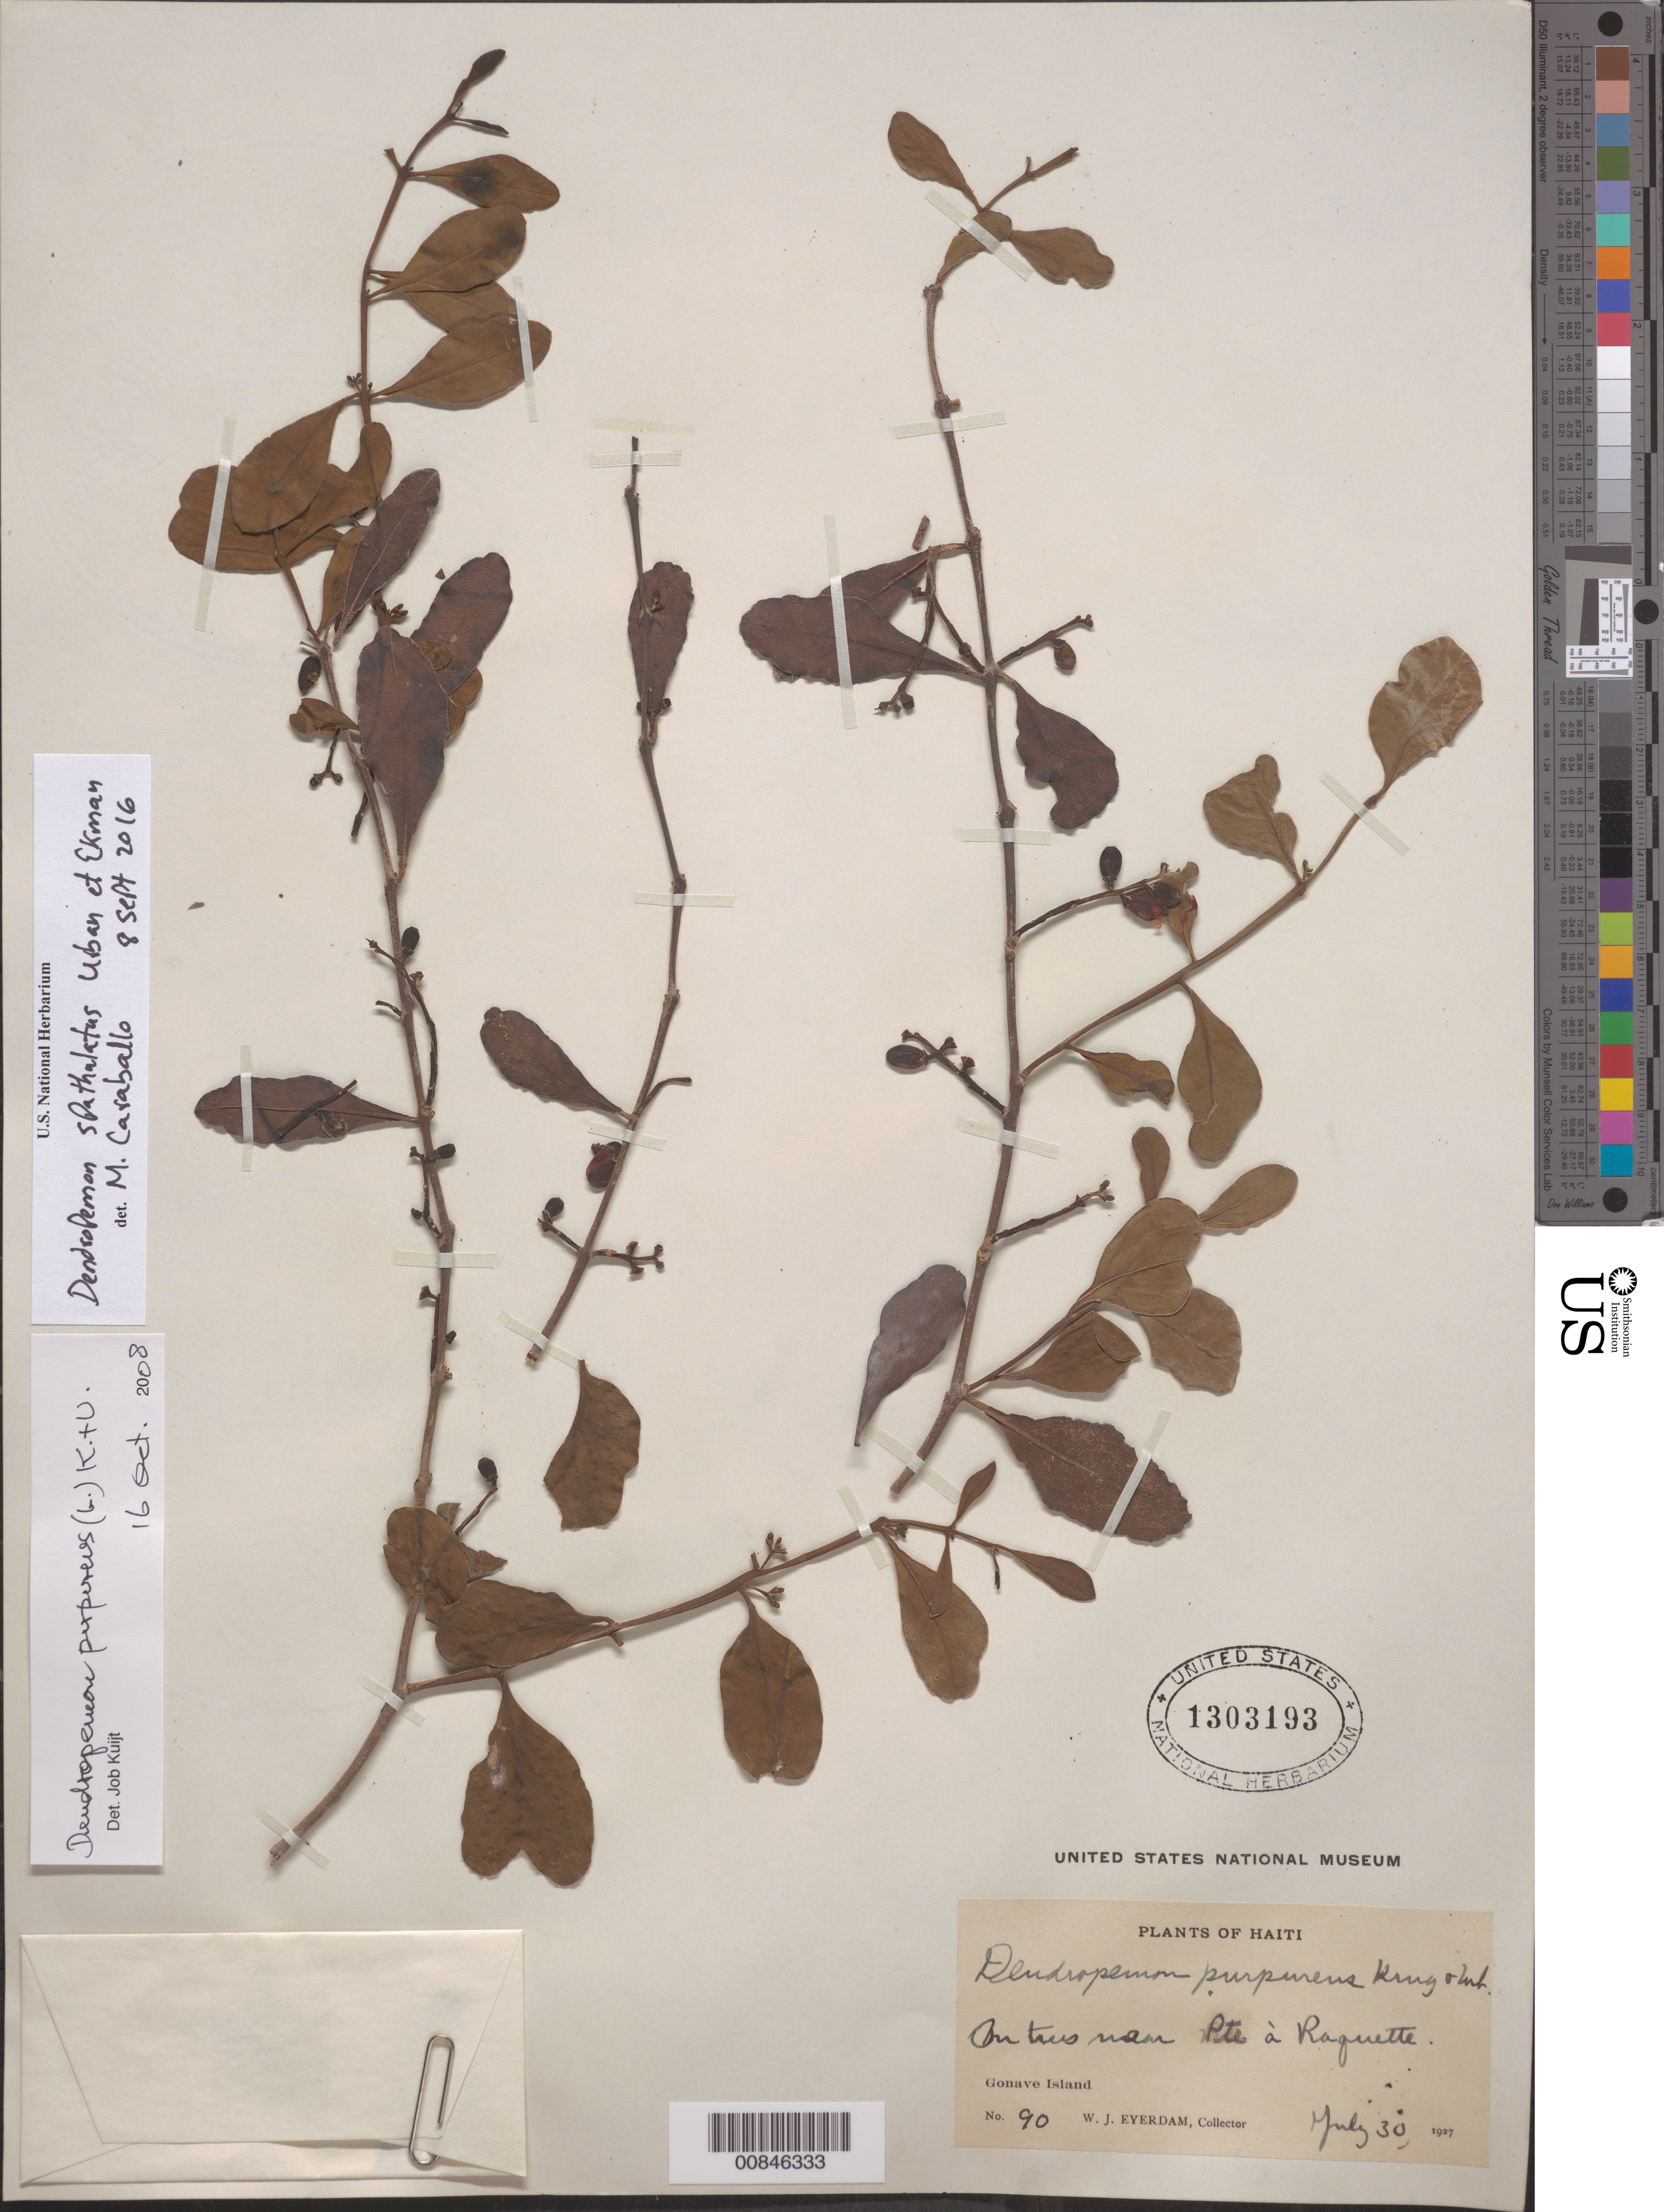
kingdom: Plantae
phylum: Tracheophyta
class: Magnoliopsida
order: Santalales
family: Loranthaceae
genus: Dendropemon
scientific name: Dendropemon purpureus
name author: (L.) Krug & Urb.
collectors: W. J. Eyerdam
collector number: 90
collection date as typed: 30 Jul 1927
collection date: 1927-07-30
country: Haiti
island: Gonave I.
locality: Near Pte. à Raquette.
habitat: On trees.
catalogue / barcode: US 1303193